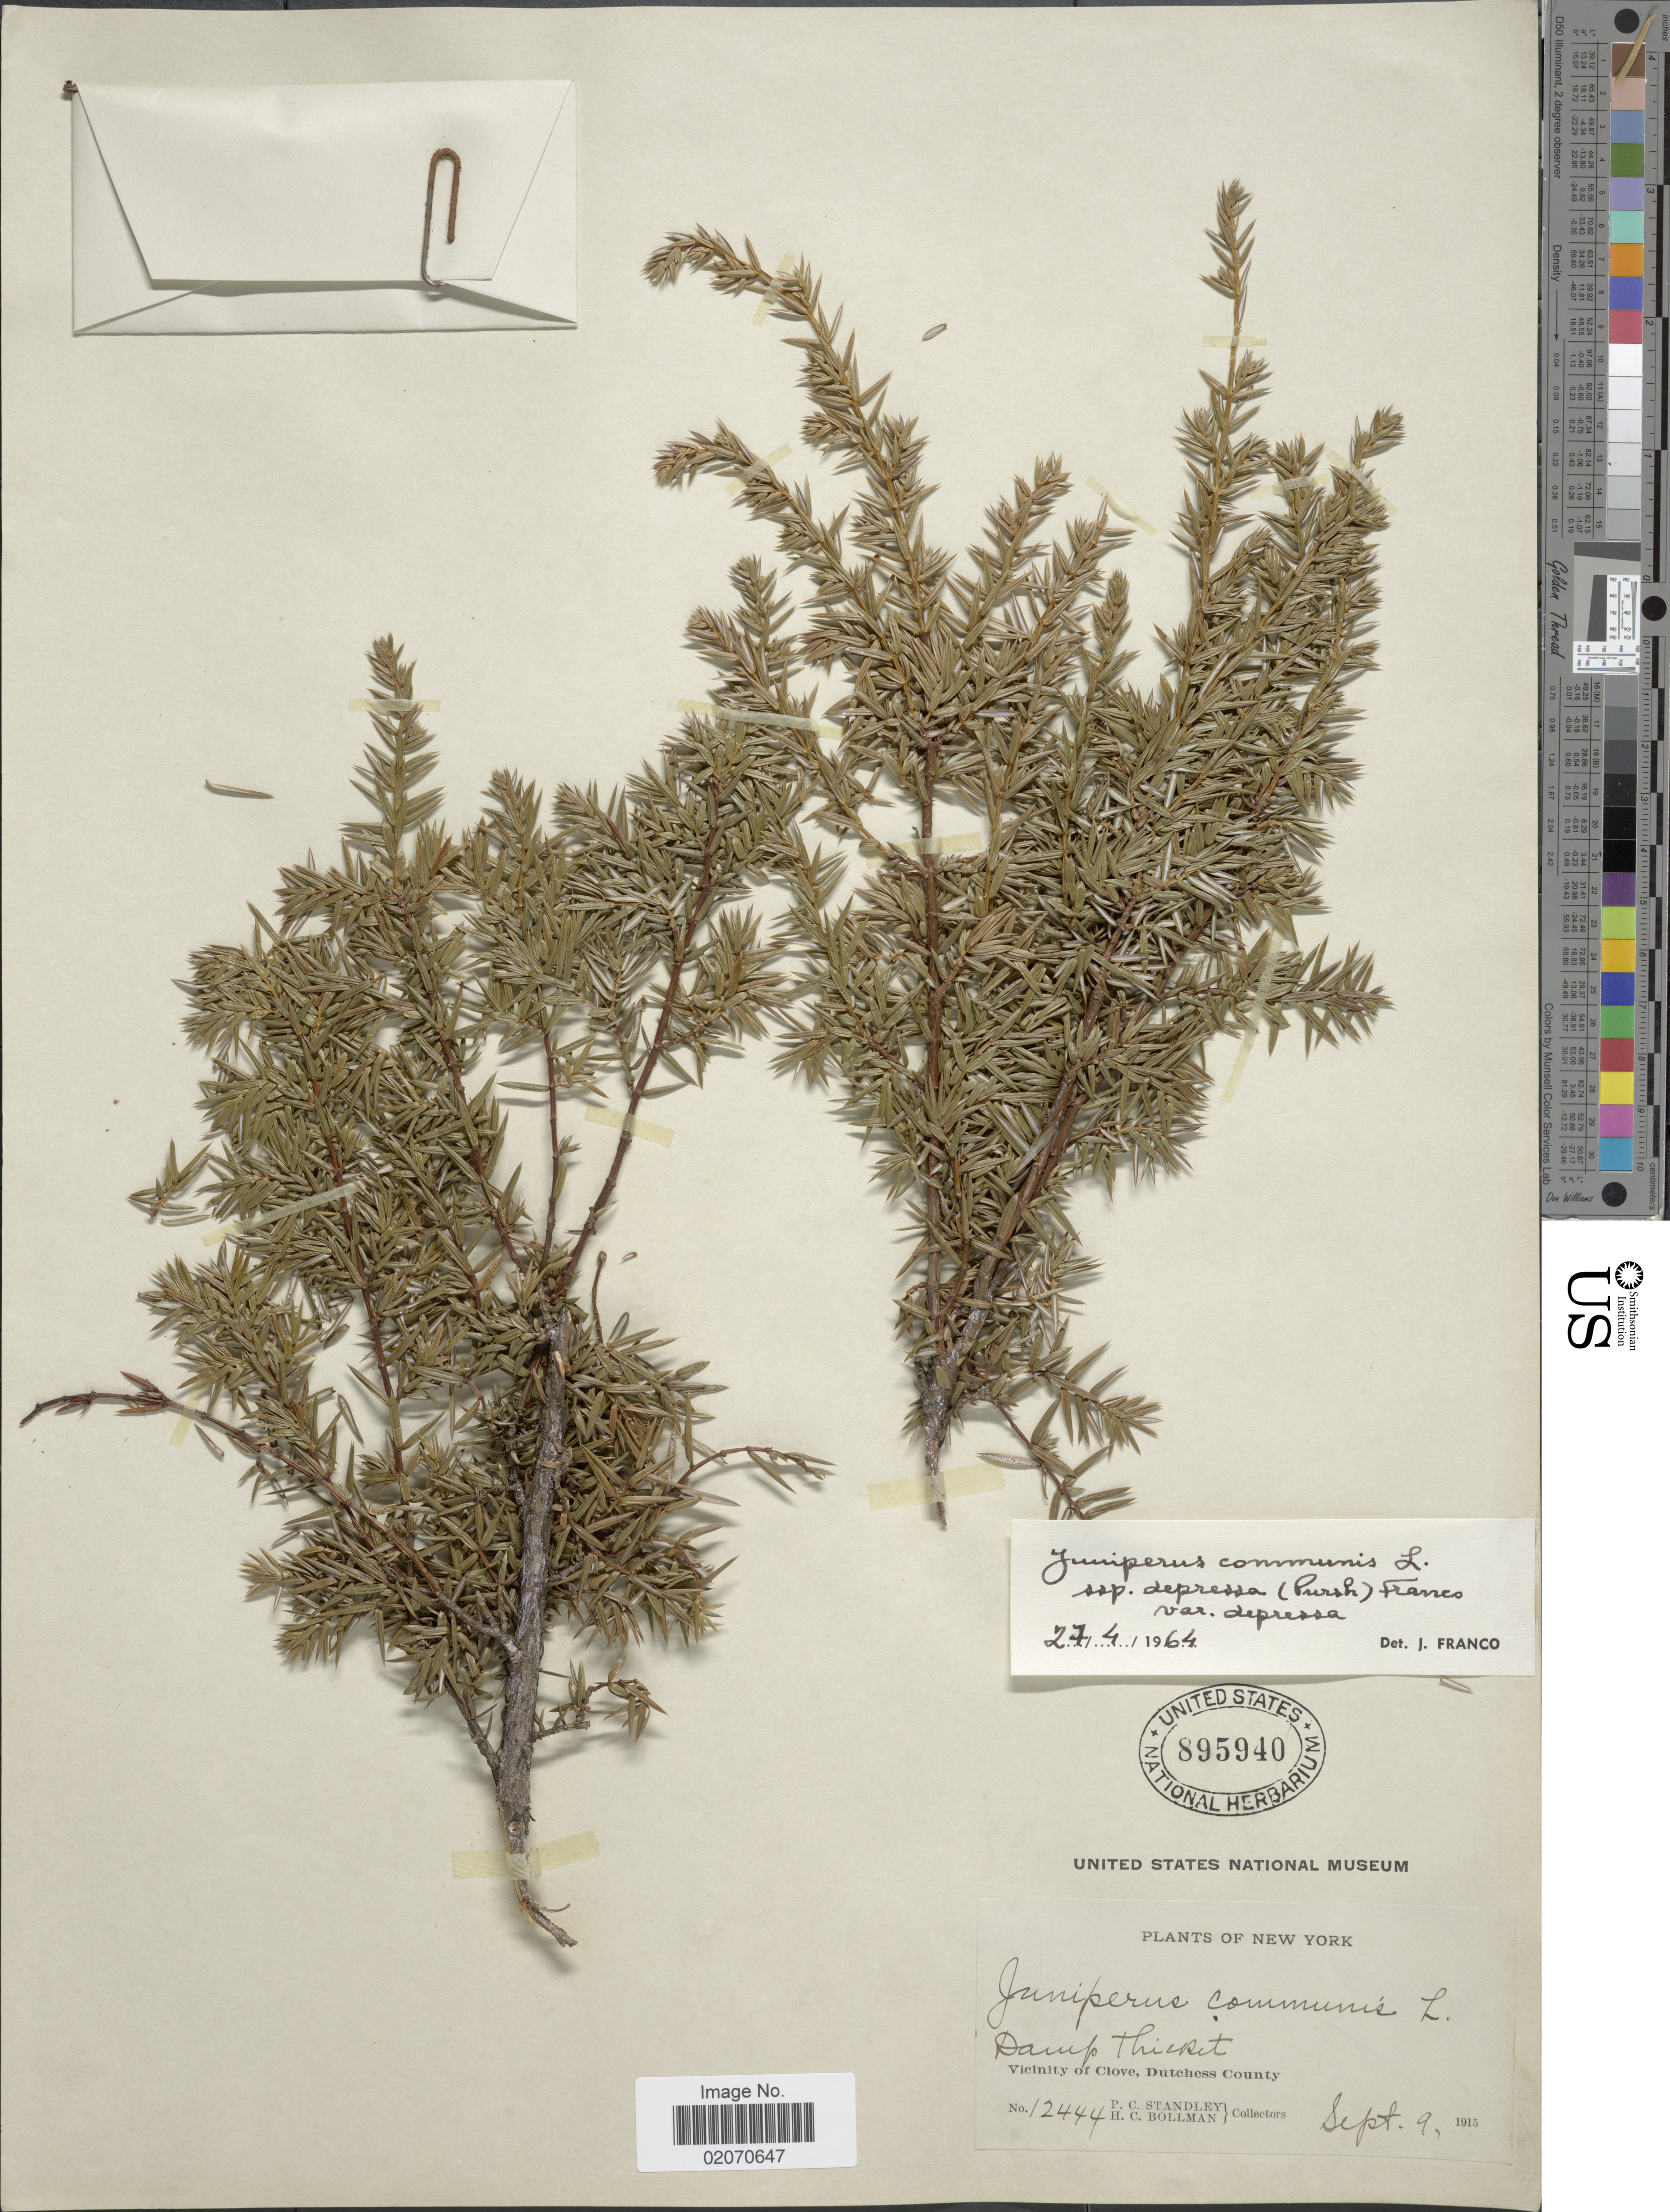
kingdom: Plantae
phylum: Tracheophyta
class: Pinopsida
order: Pinales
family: Cupressaceae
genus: Juniperus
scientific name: Juniperus communis var. depressa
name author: Pursh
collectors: P. C. Standley & H. C. Bollman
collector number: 12444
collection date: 1915-09-09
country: United States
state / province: New York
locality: Vicinity of Clove, Dutchess County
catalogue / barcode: US 895940